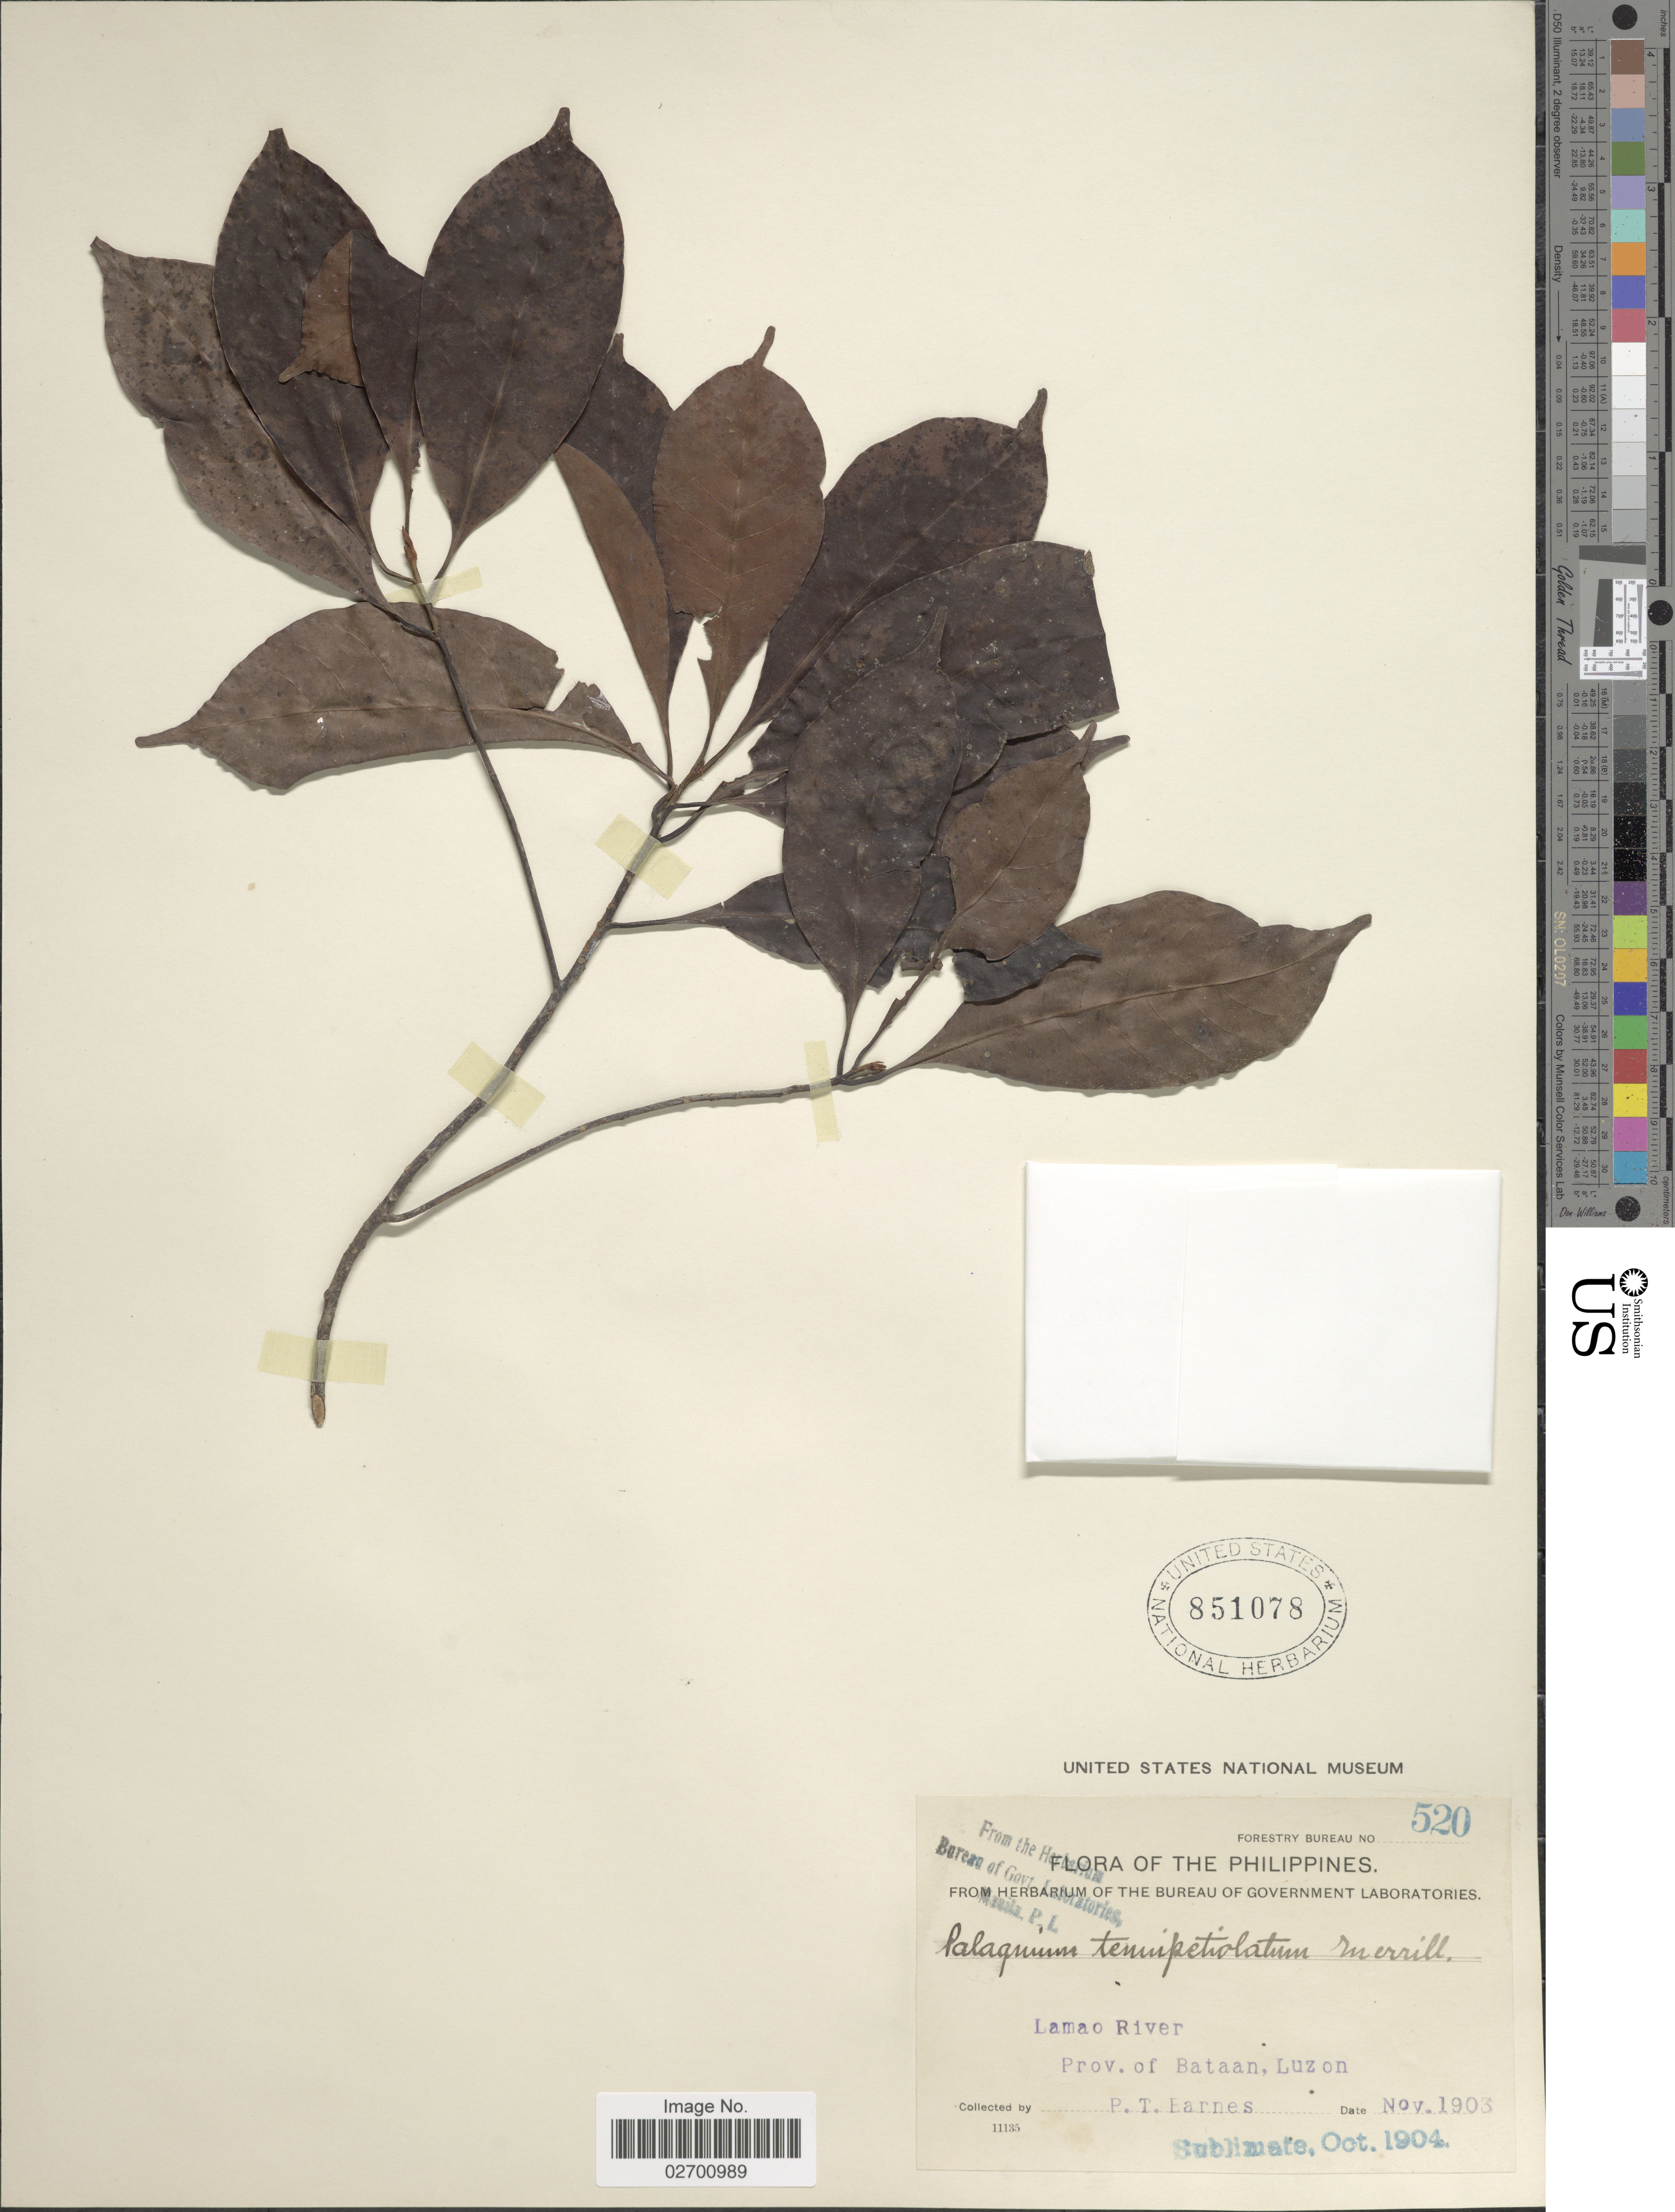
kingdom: Plantae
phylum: Tracheophyta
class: Magnoliopsida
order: Ericales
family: Sapotaceae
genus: Palaquium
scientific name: Palaquium tenuipetiolatum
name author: Merr.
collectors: P. Barnes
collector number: Forestry Bureau 520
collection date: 1903-11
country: Philippines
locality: Lamao River, Prov. of Bataan, Luzon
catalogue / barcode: US 851078